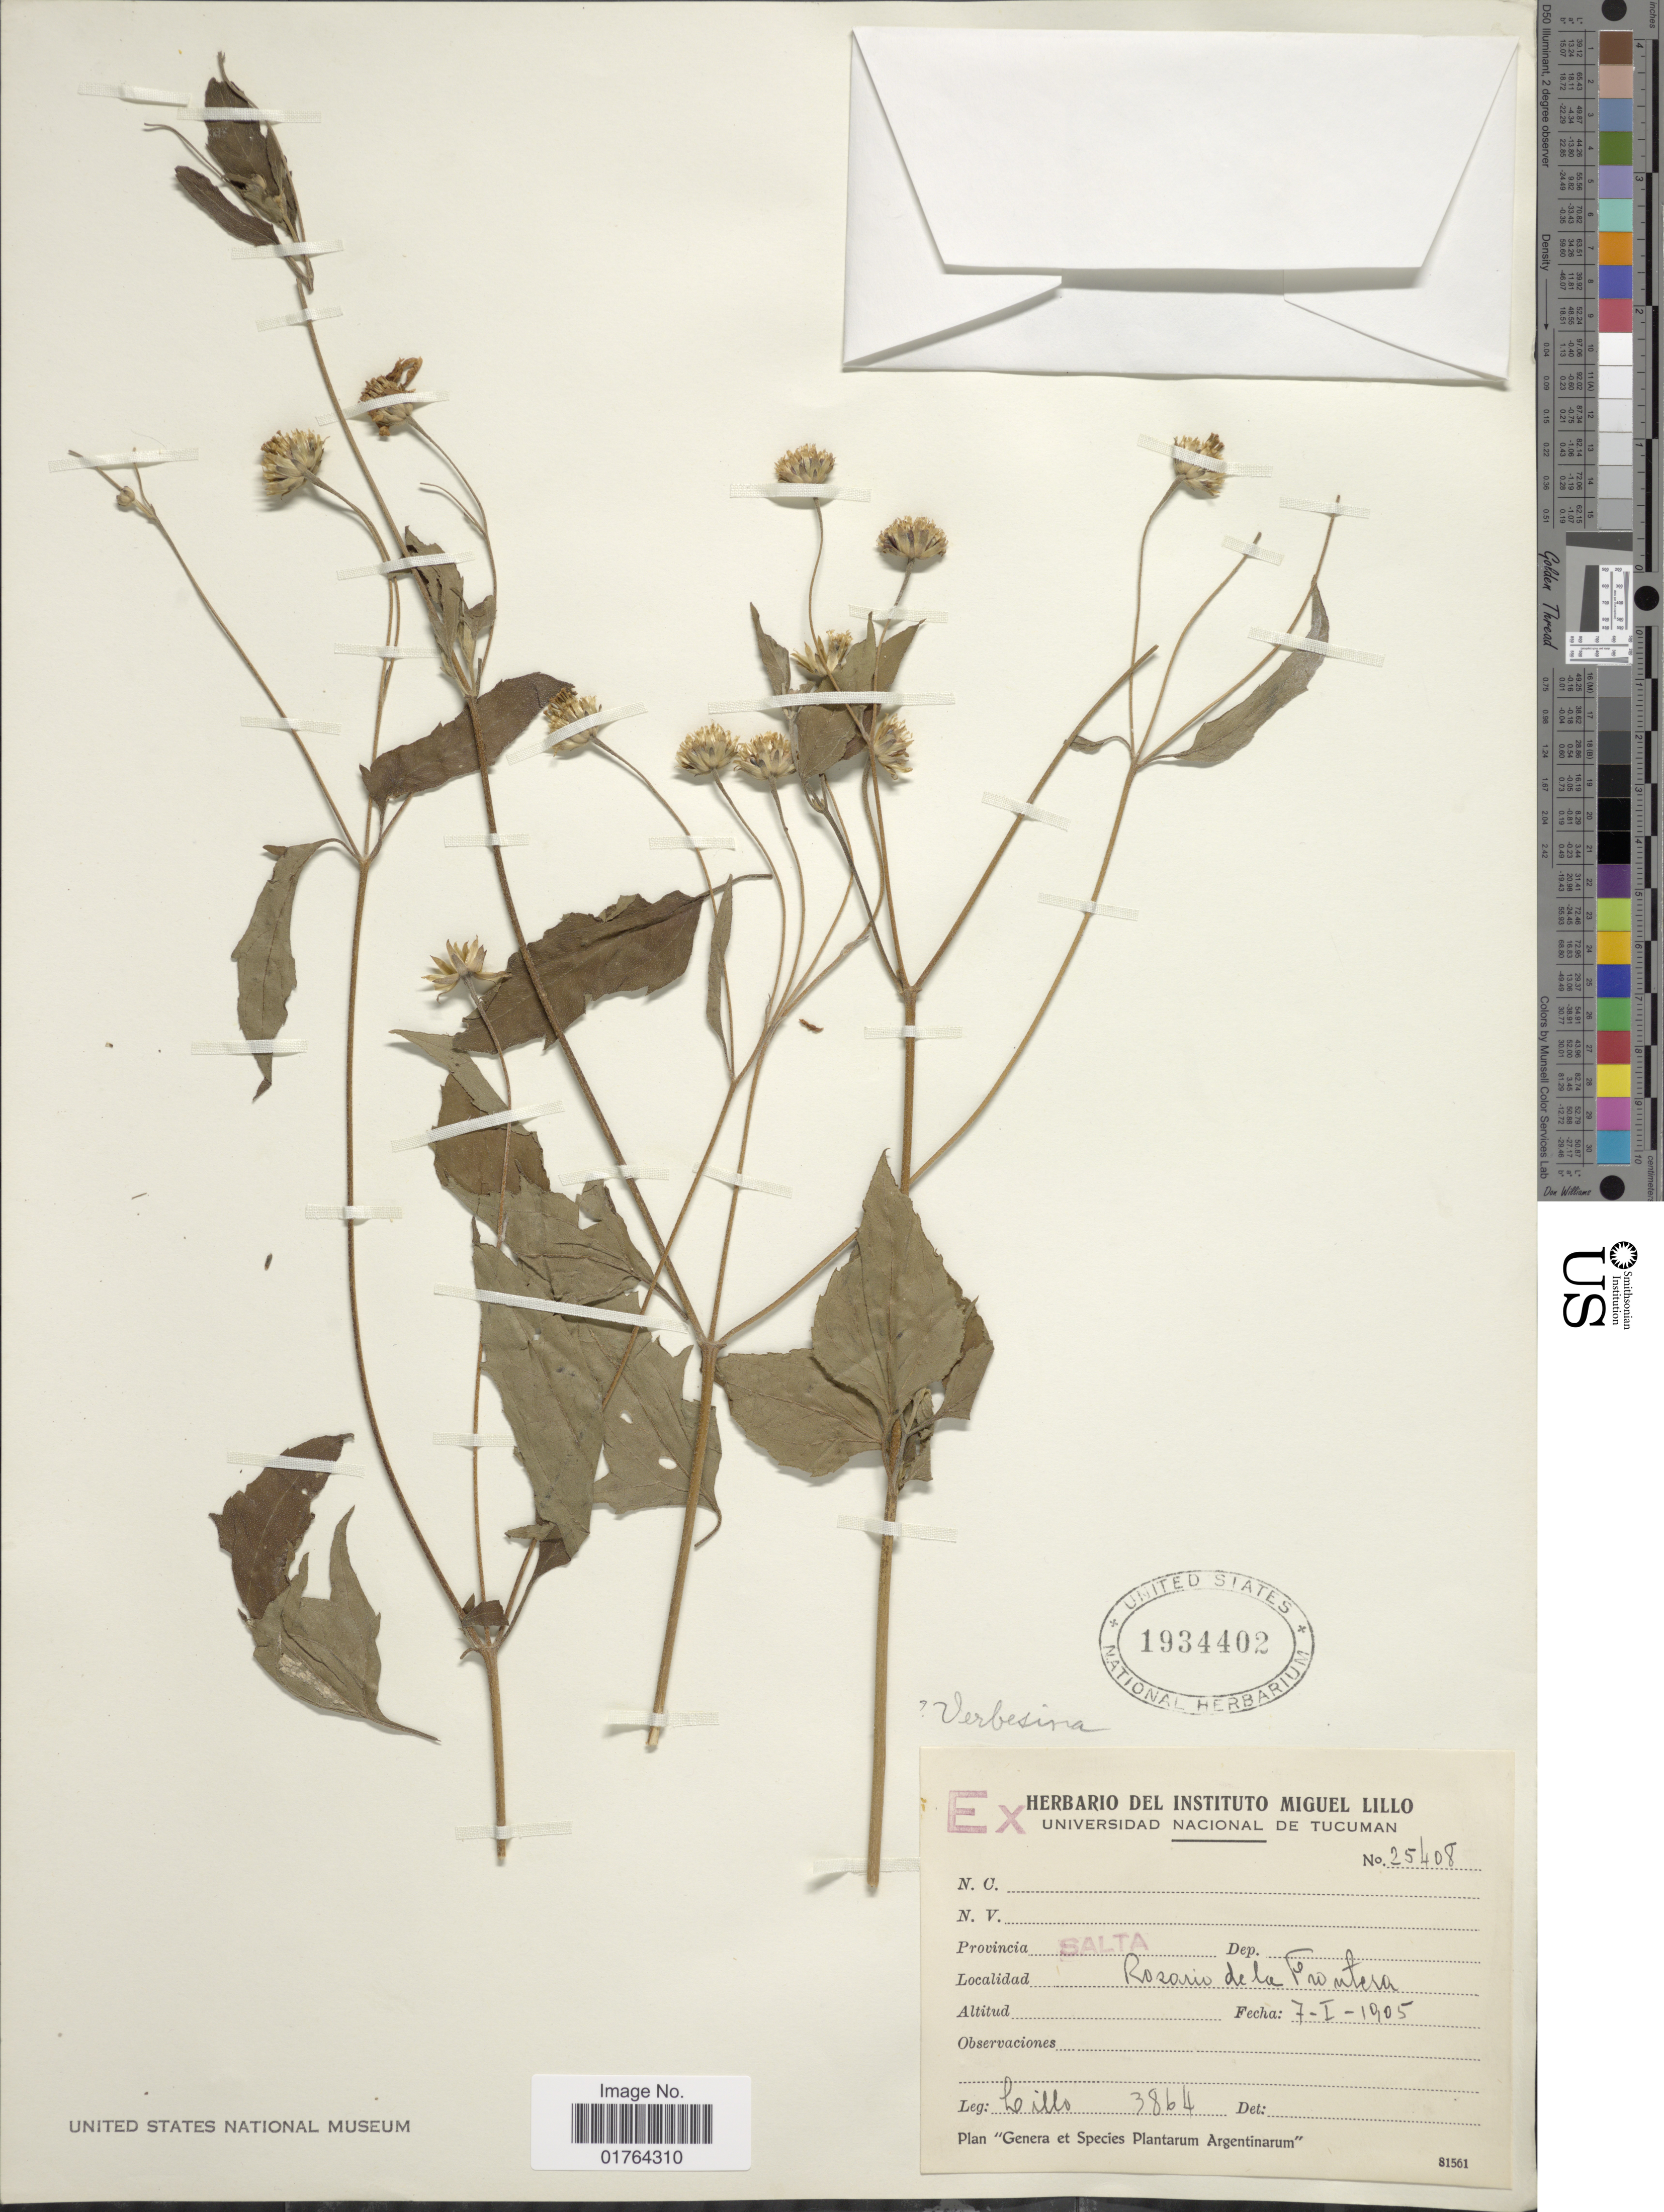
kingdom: Plantae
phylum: Tracheophyta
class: Magnoliopsida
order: Asterales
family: Asteraceae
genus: Wedelia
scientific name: Wedelia brachylepis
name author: Griseb.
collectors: -. Lillo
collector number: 3864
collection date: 1905-01-07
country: Argentina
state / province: Salta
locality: Provincia Salta, Rosario de la Frontera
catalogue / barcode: US 1934402